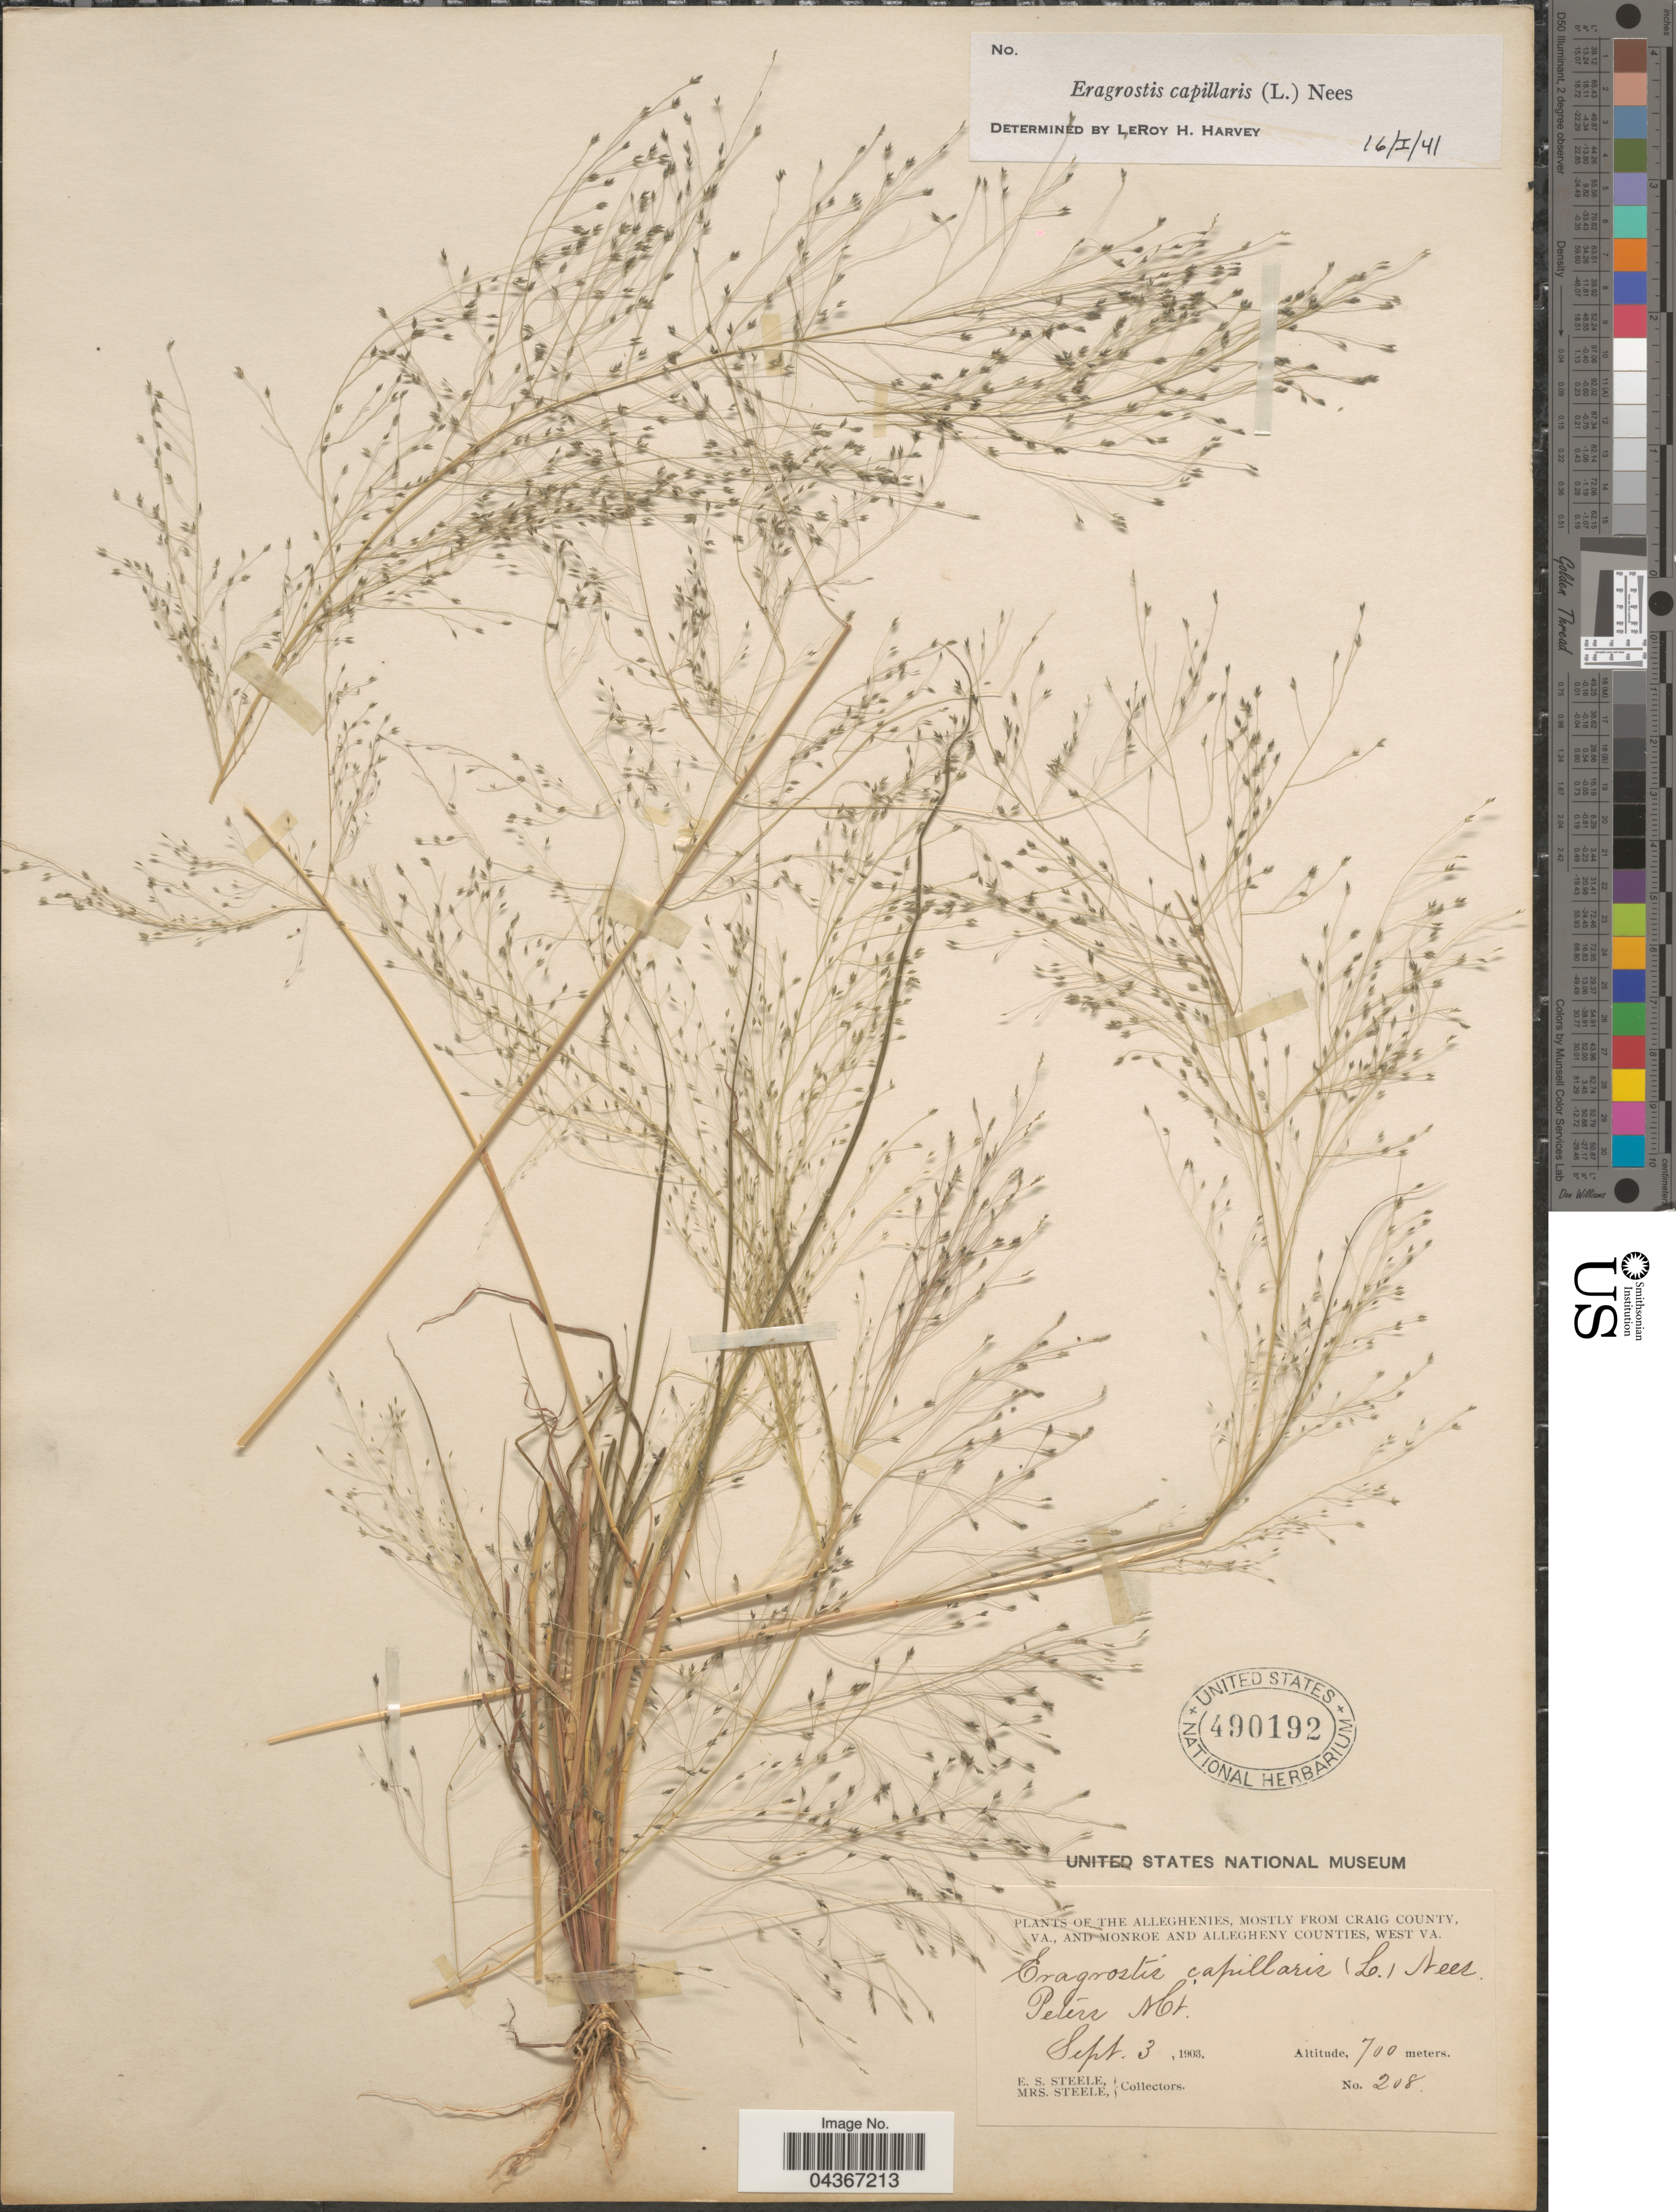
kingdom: Plantae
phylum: Tracheophyta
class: Liliopsida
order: Poales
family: Poaceae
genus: Eragrostis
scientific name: Eragrostis capillaris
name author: (L.) Nees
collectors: E. Steele & Mrs. E. S. Steele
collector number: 208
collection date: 1903-09-03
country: United States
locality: The Alleghenies, mostly from Craig County, Va., and Monroe and Allegheny Counties, West Va. Peters Mt.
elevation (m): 700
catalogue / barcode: US 490192